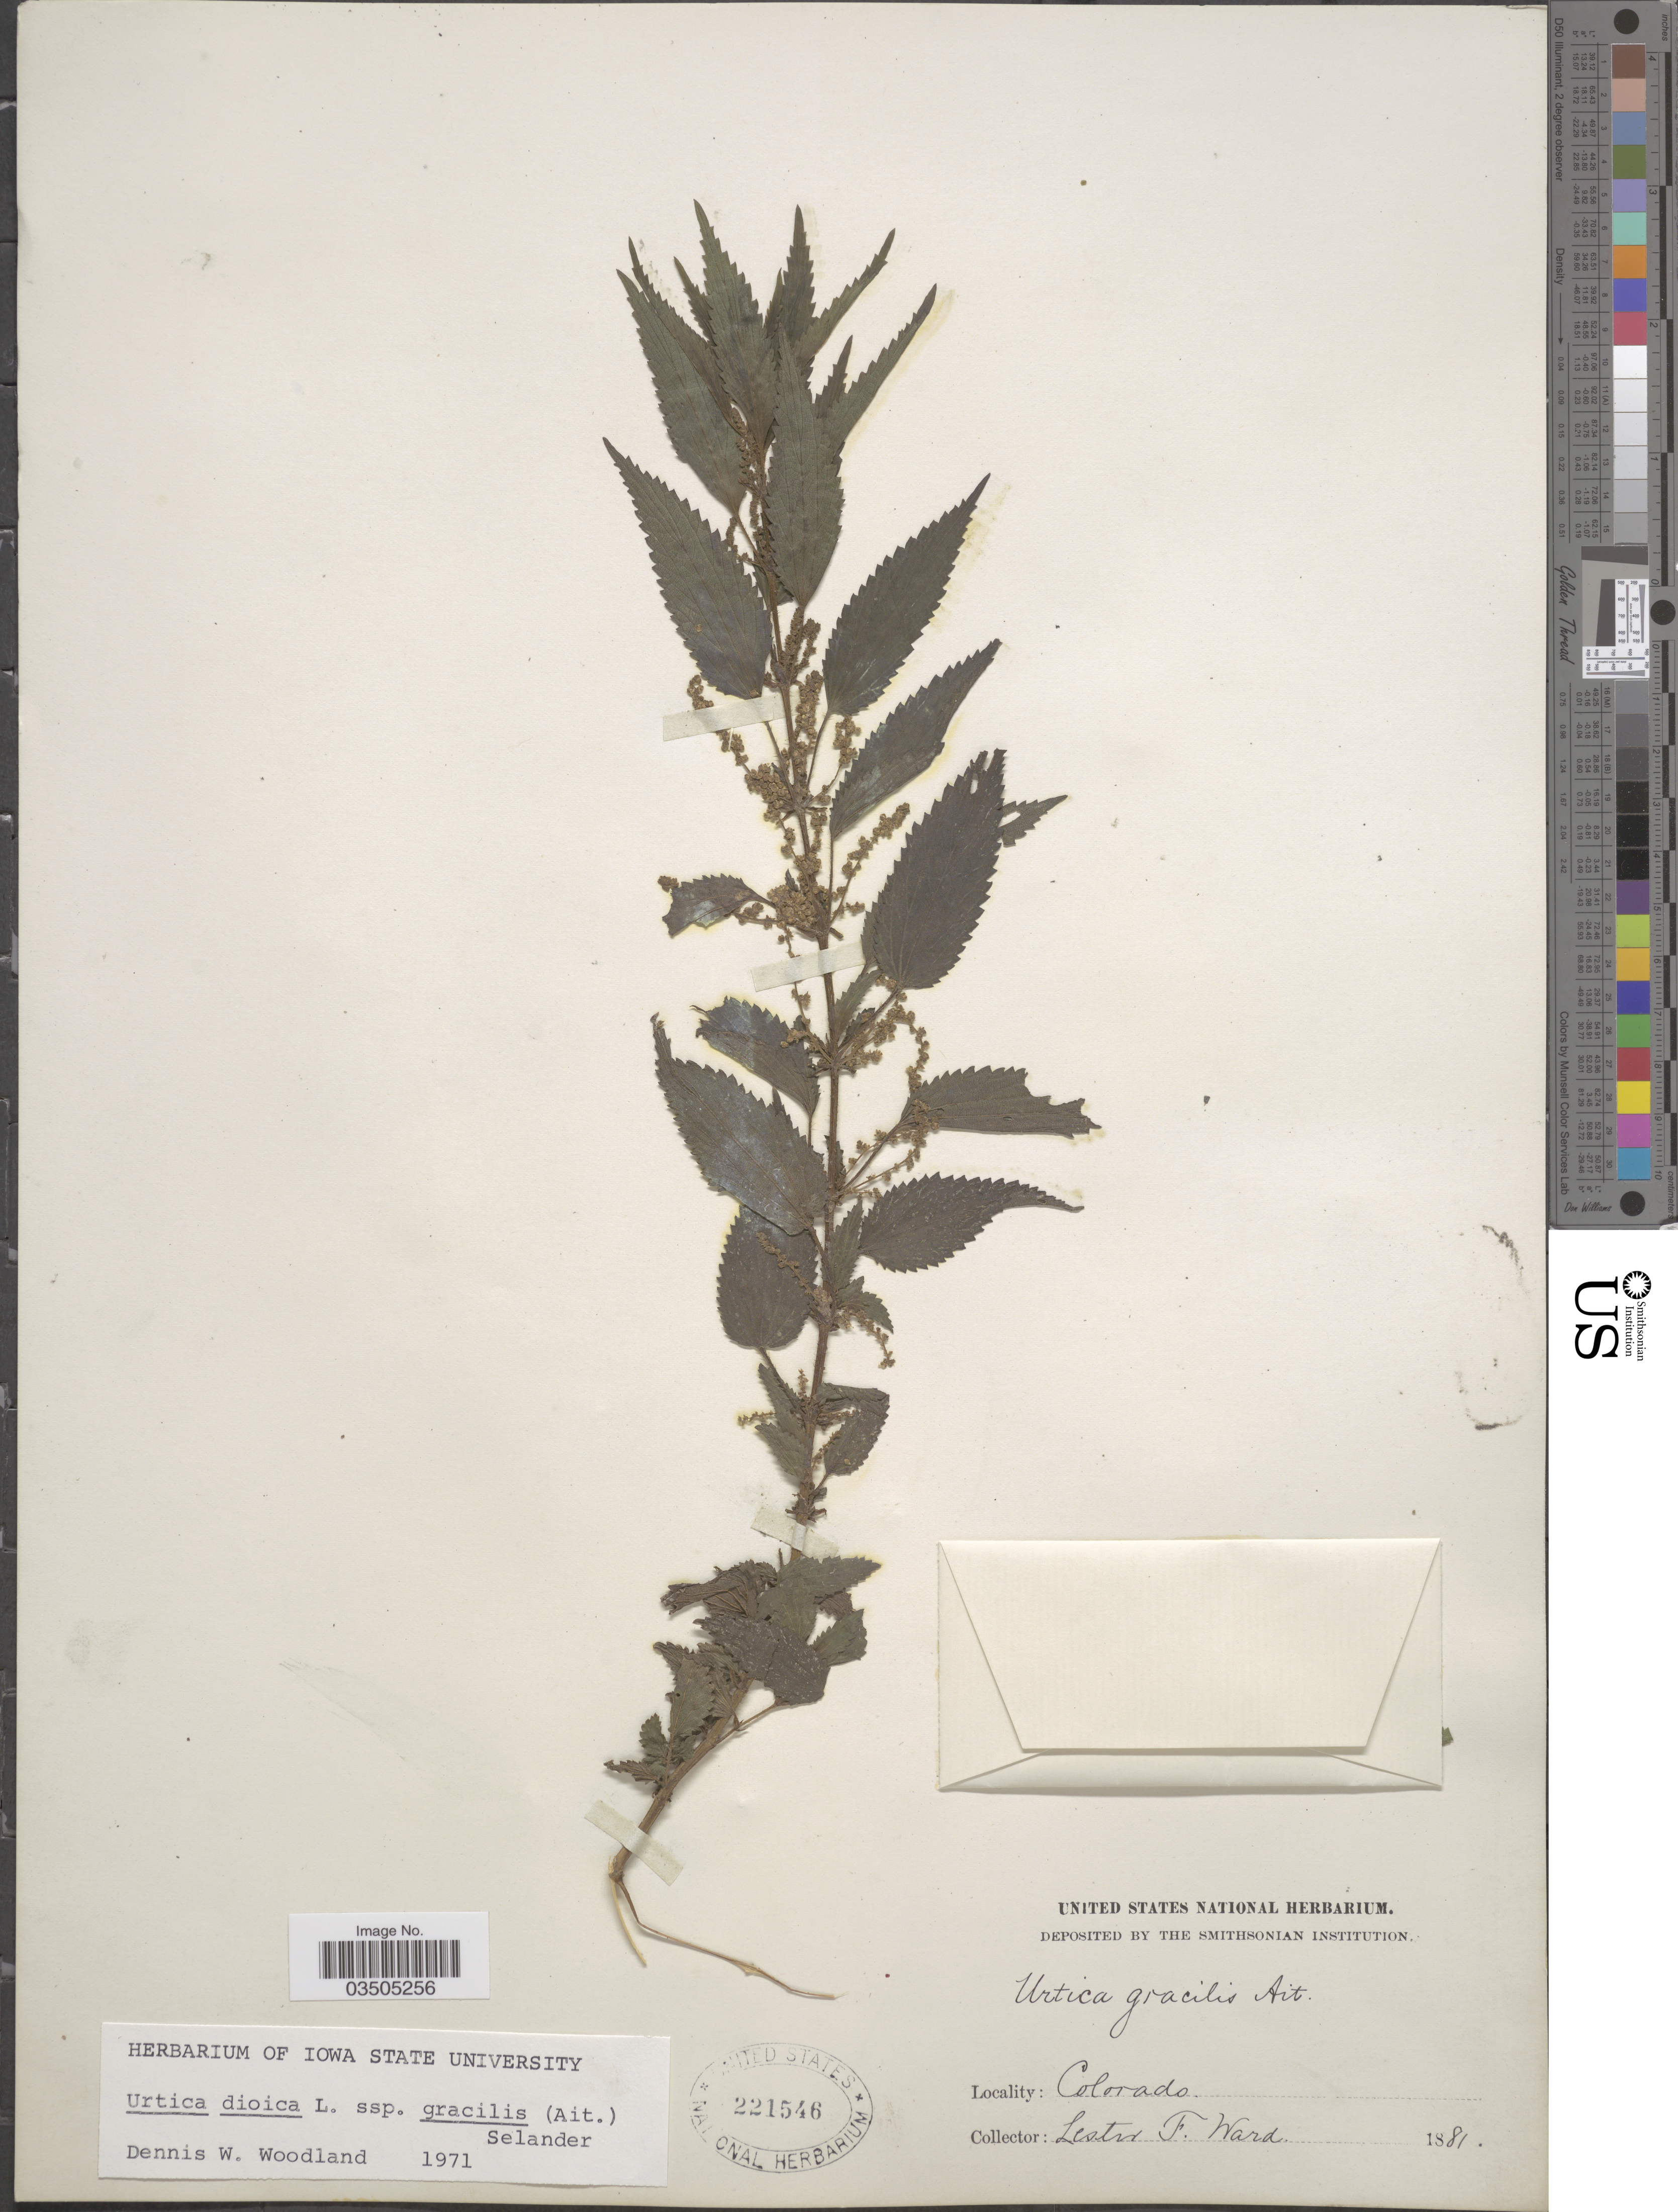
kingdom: Plantae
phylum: Tracheophyta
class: Magnoliopsida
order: Rosales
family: Urticaceae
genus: Urtica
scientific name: Urtica dioica subsp. gracilis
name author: L.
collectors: L. F. Ward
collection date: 1881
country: United States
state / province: Colorado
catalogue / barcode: US 221546